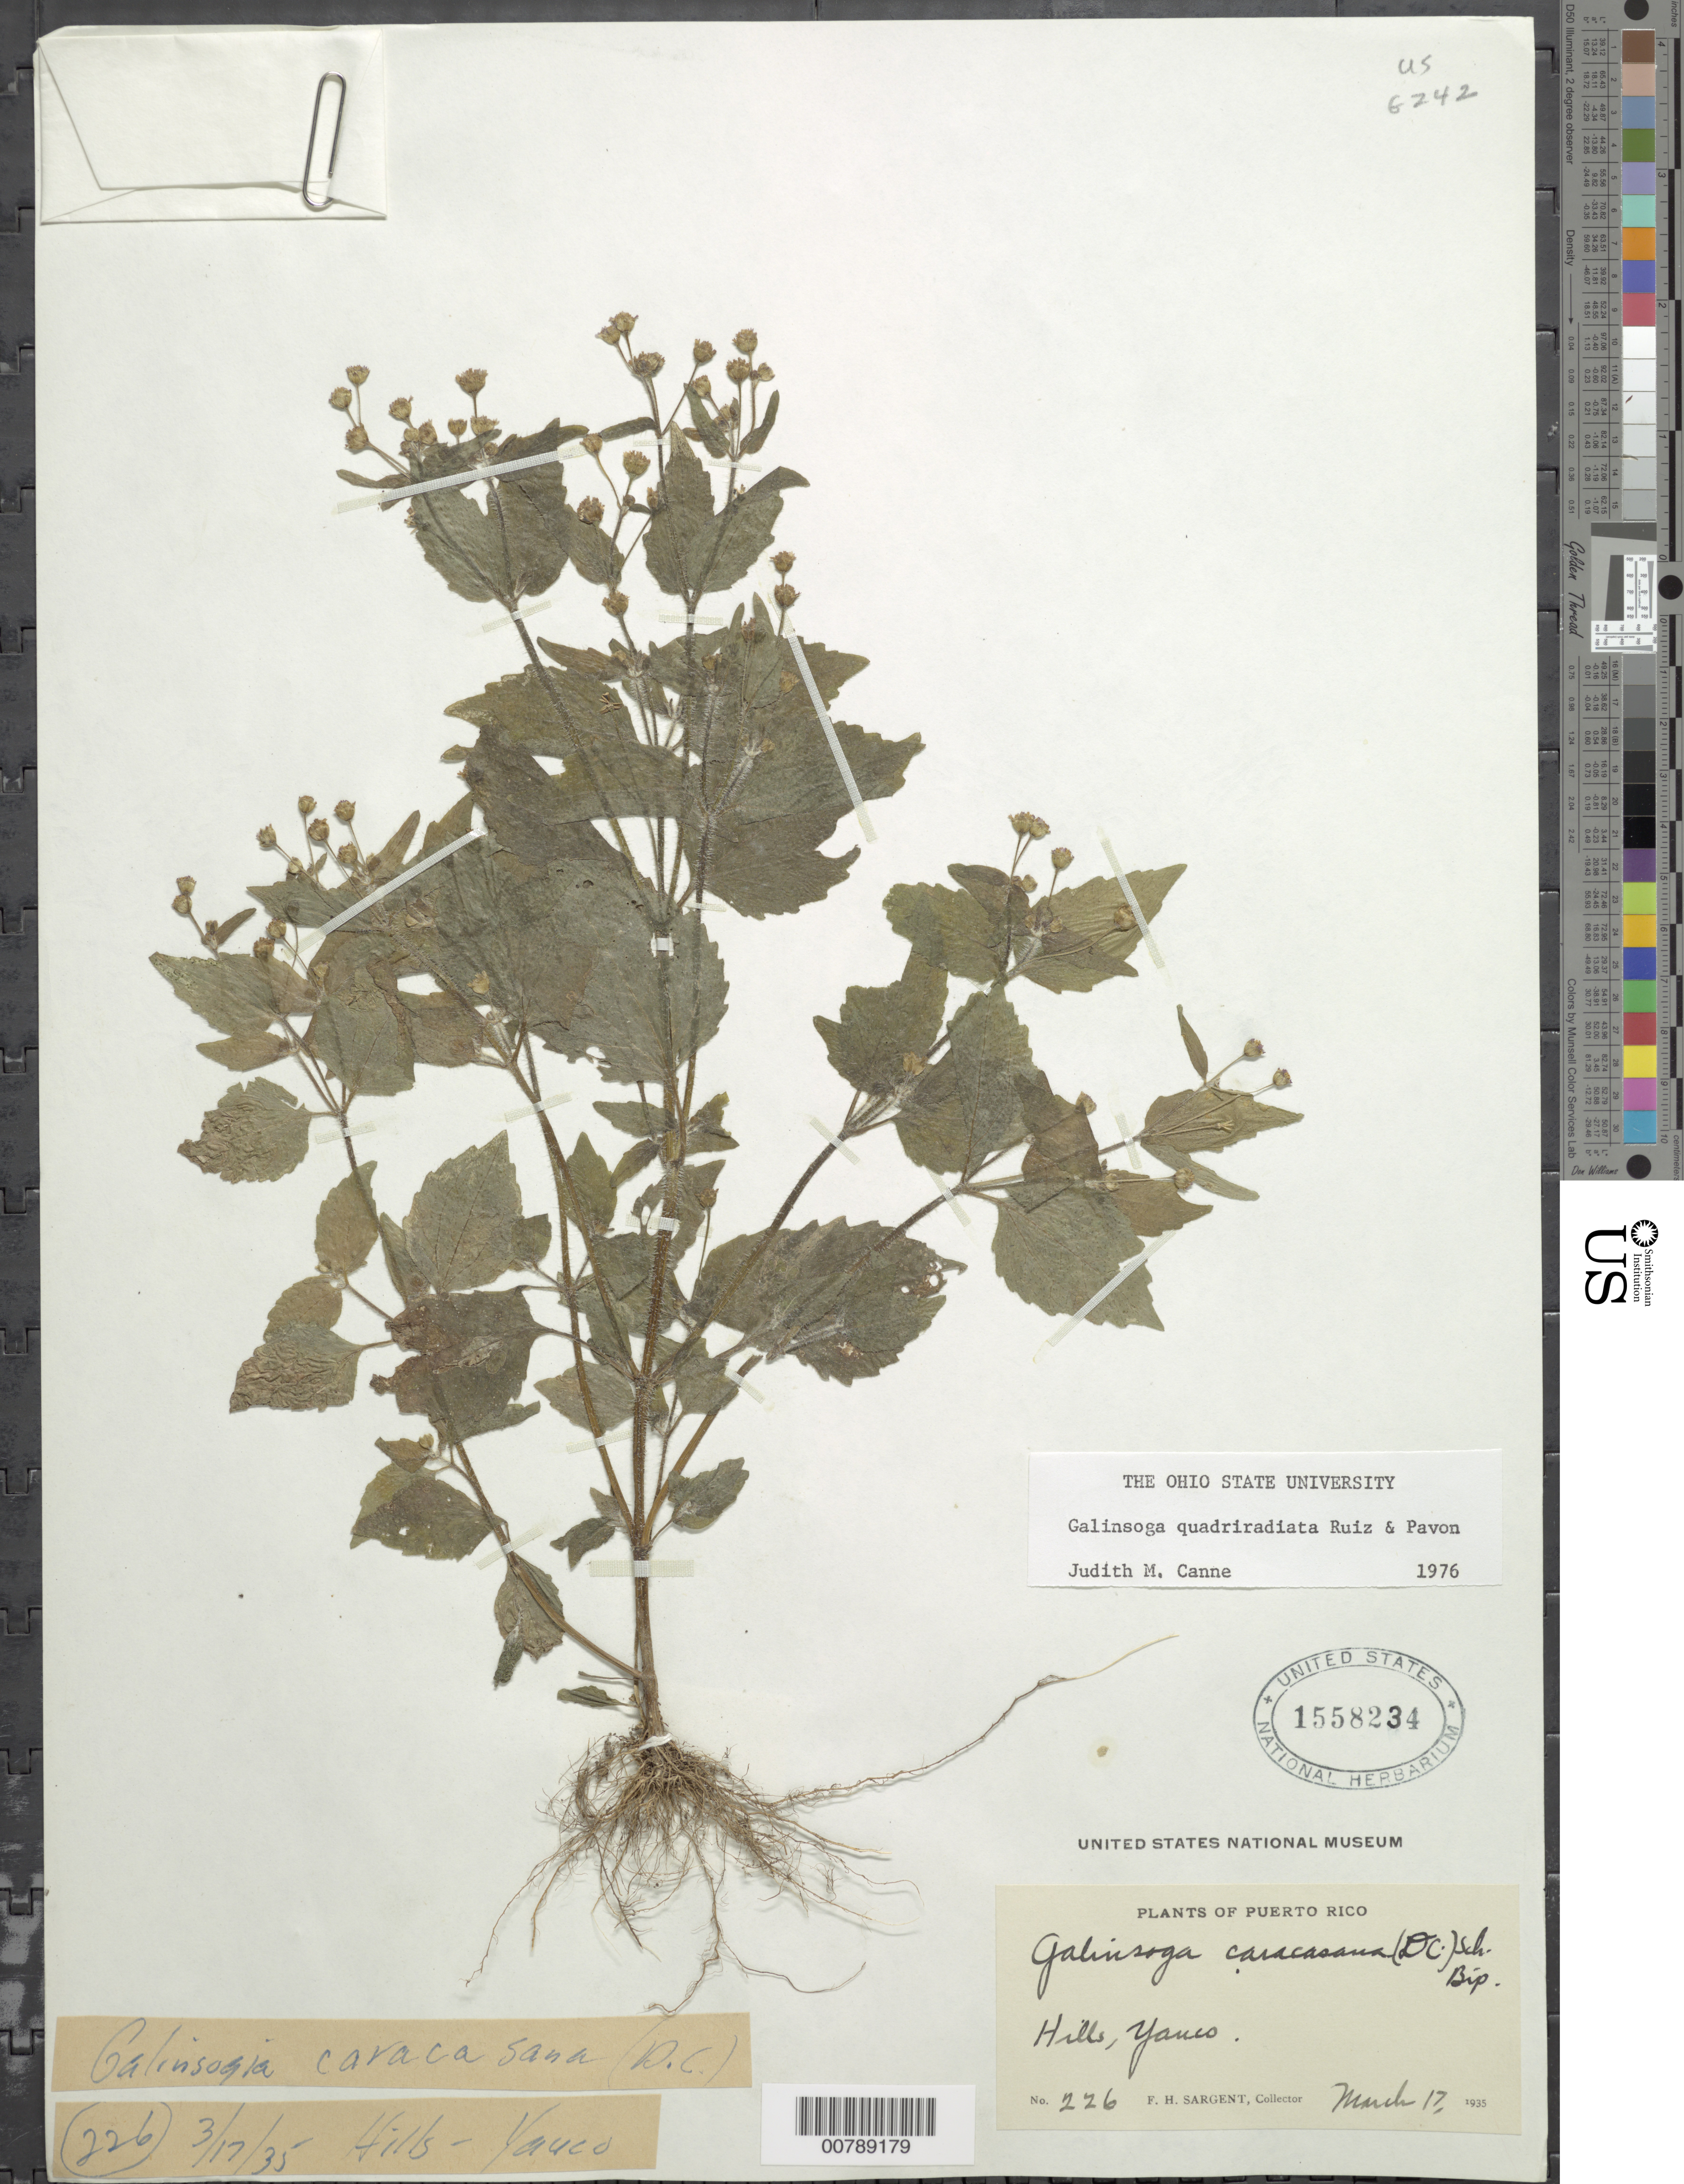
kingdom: Plantae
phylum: Tracheophyta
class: Magnoliopsida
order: Asterales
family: Asteraceae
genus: Galinsoga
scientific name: Galinsoga quadriradiata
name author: Ruiz & Pav.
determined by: Canne-Hilliker, J. M.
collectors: F. H. Sargent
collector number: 226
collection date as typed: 17 Mar 1935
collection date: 1935-03-17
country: Puerto Rico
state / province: Yauco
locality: Hills, Yauco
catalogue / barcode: US 1558234